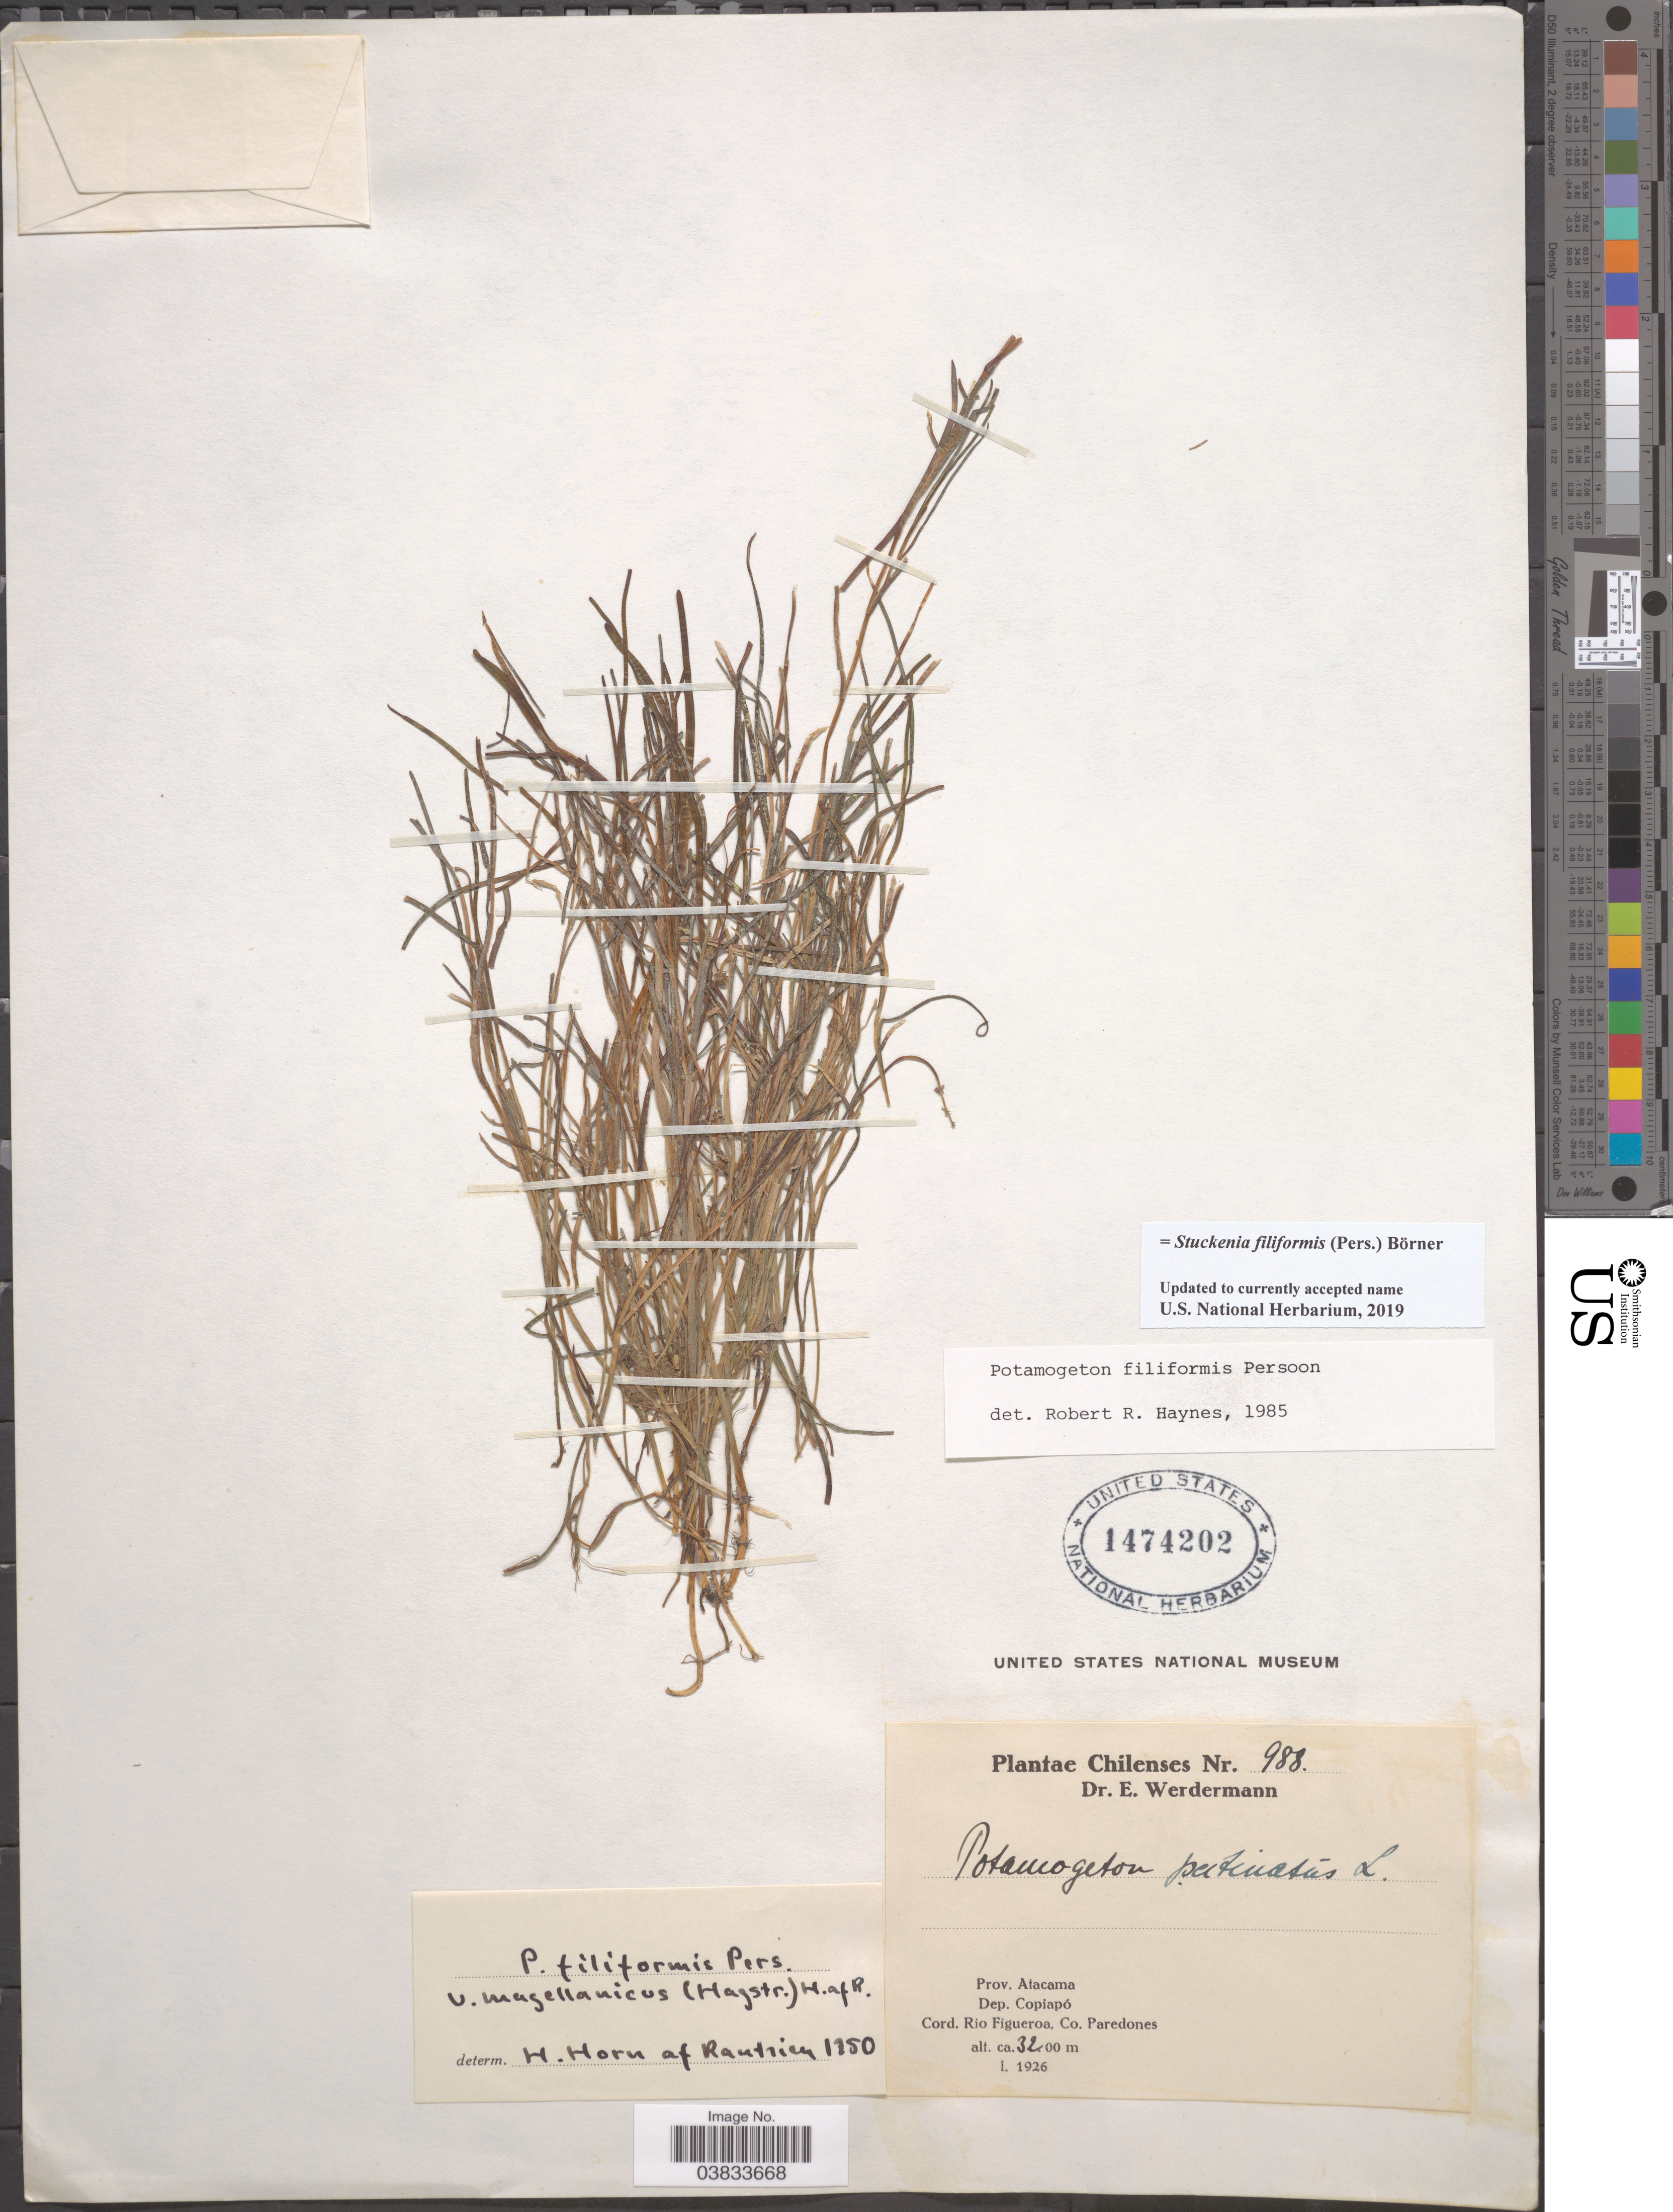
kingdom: Plantae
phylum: Tracheophyta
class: Liliopsida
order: Alismatales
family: Potamogetonaceae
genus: Stuckenia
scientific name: Stuckenia filiformis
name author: (Pers.) Börner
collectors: E. Werdermann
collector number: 988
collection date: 1926-01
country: Chile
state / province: Atacama (III)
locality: Prov. Atacama. Dep. Copiapó. Cord. Rio Figueroa, Co. Paredones.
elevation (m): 3200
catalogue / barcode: US 1474202